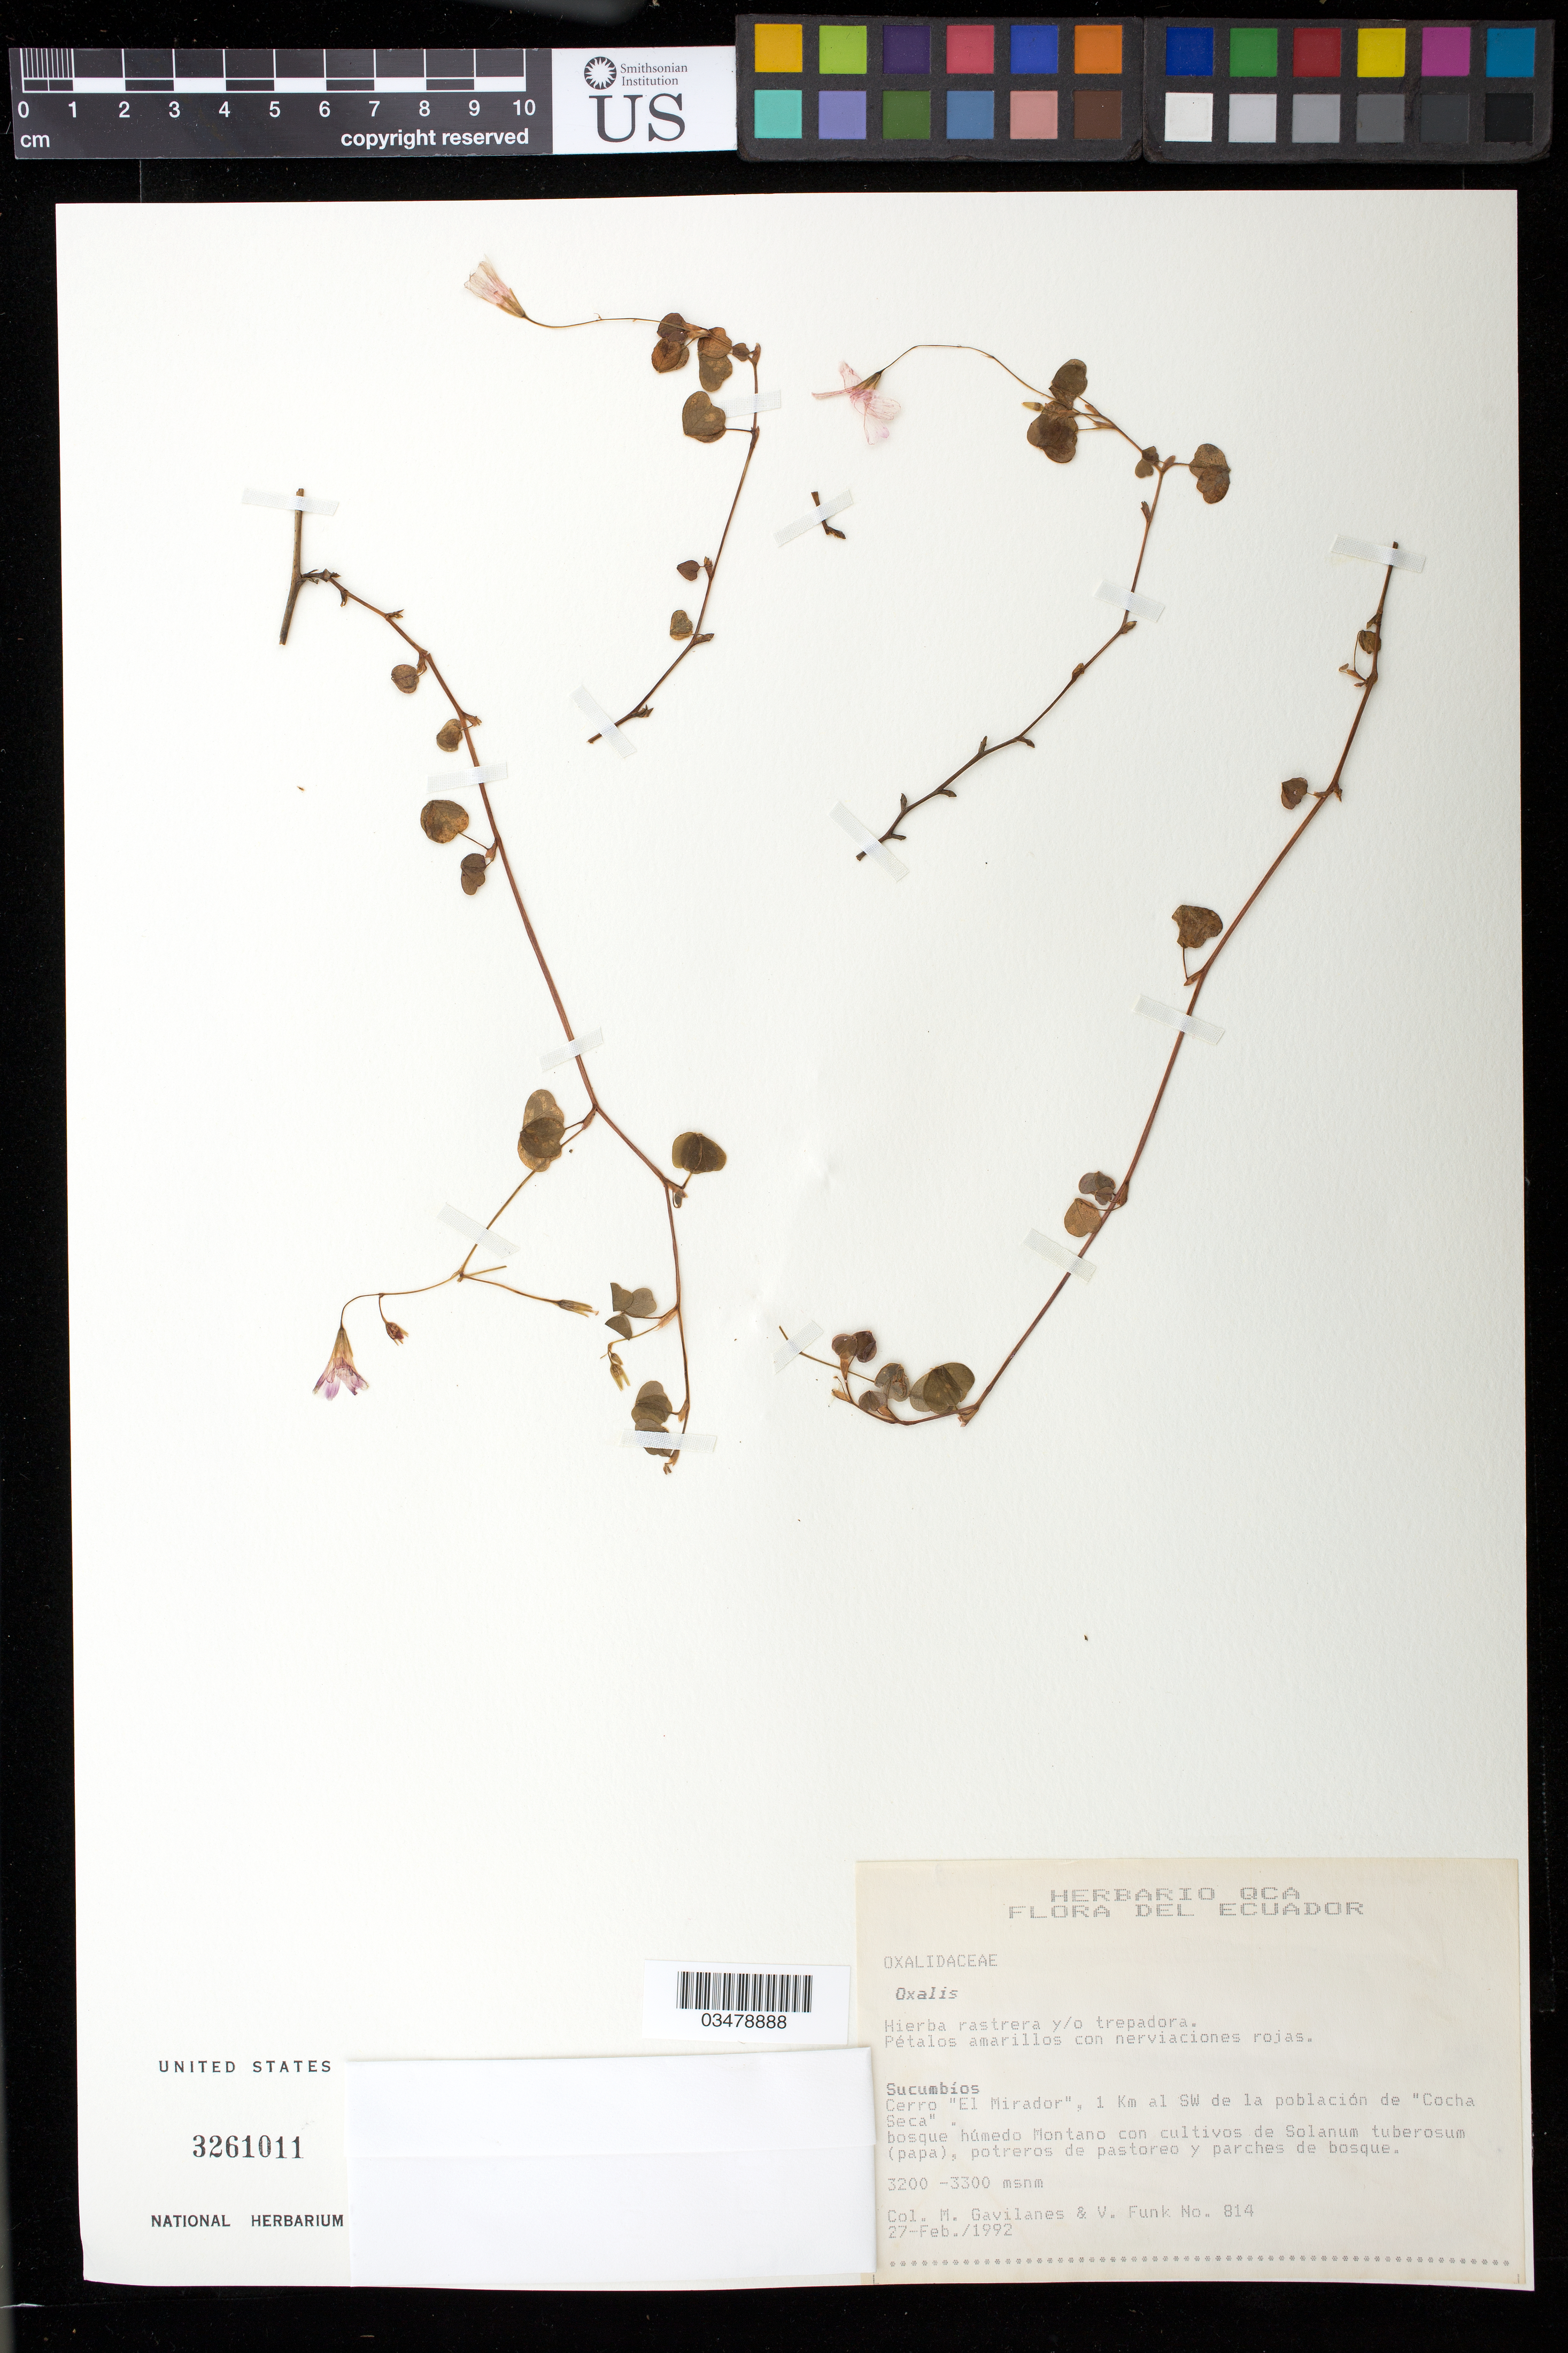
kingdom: Plantae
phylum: Tracheophyta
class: Magnoliopsida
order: Oxalidales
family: Oxalidaceae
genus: Oxalis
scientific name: Oxalis debilis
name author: Kunth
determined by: Canelón, Daniela S., (PORT), BioCentro-UNELLEZ (VENEZUELA)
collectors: M. Gavilanes & V. Funk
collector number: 814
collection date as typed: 27 Feb 1992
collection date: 1992-02-27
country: Ecuador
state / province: Sucumbíos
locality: Cerro "El Mirador", 1 km al SW de la población de "Cocha Seca"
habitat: Bosque humbedo Montano con cultivos de Solanum tuberosum (papa).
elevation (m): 3200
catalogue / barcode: US 3261011